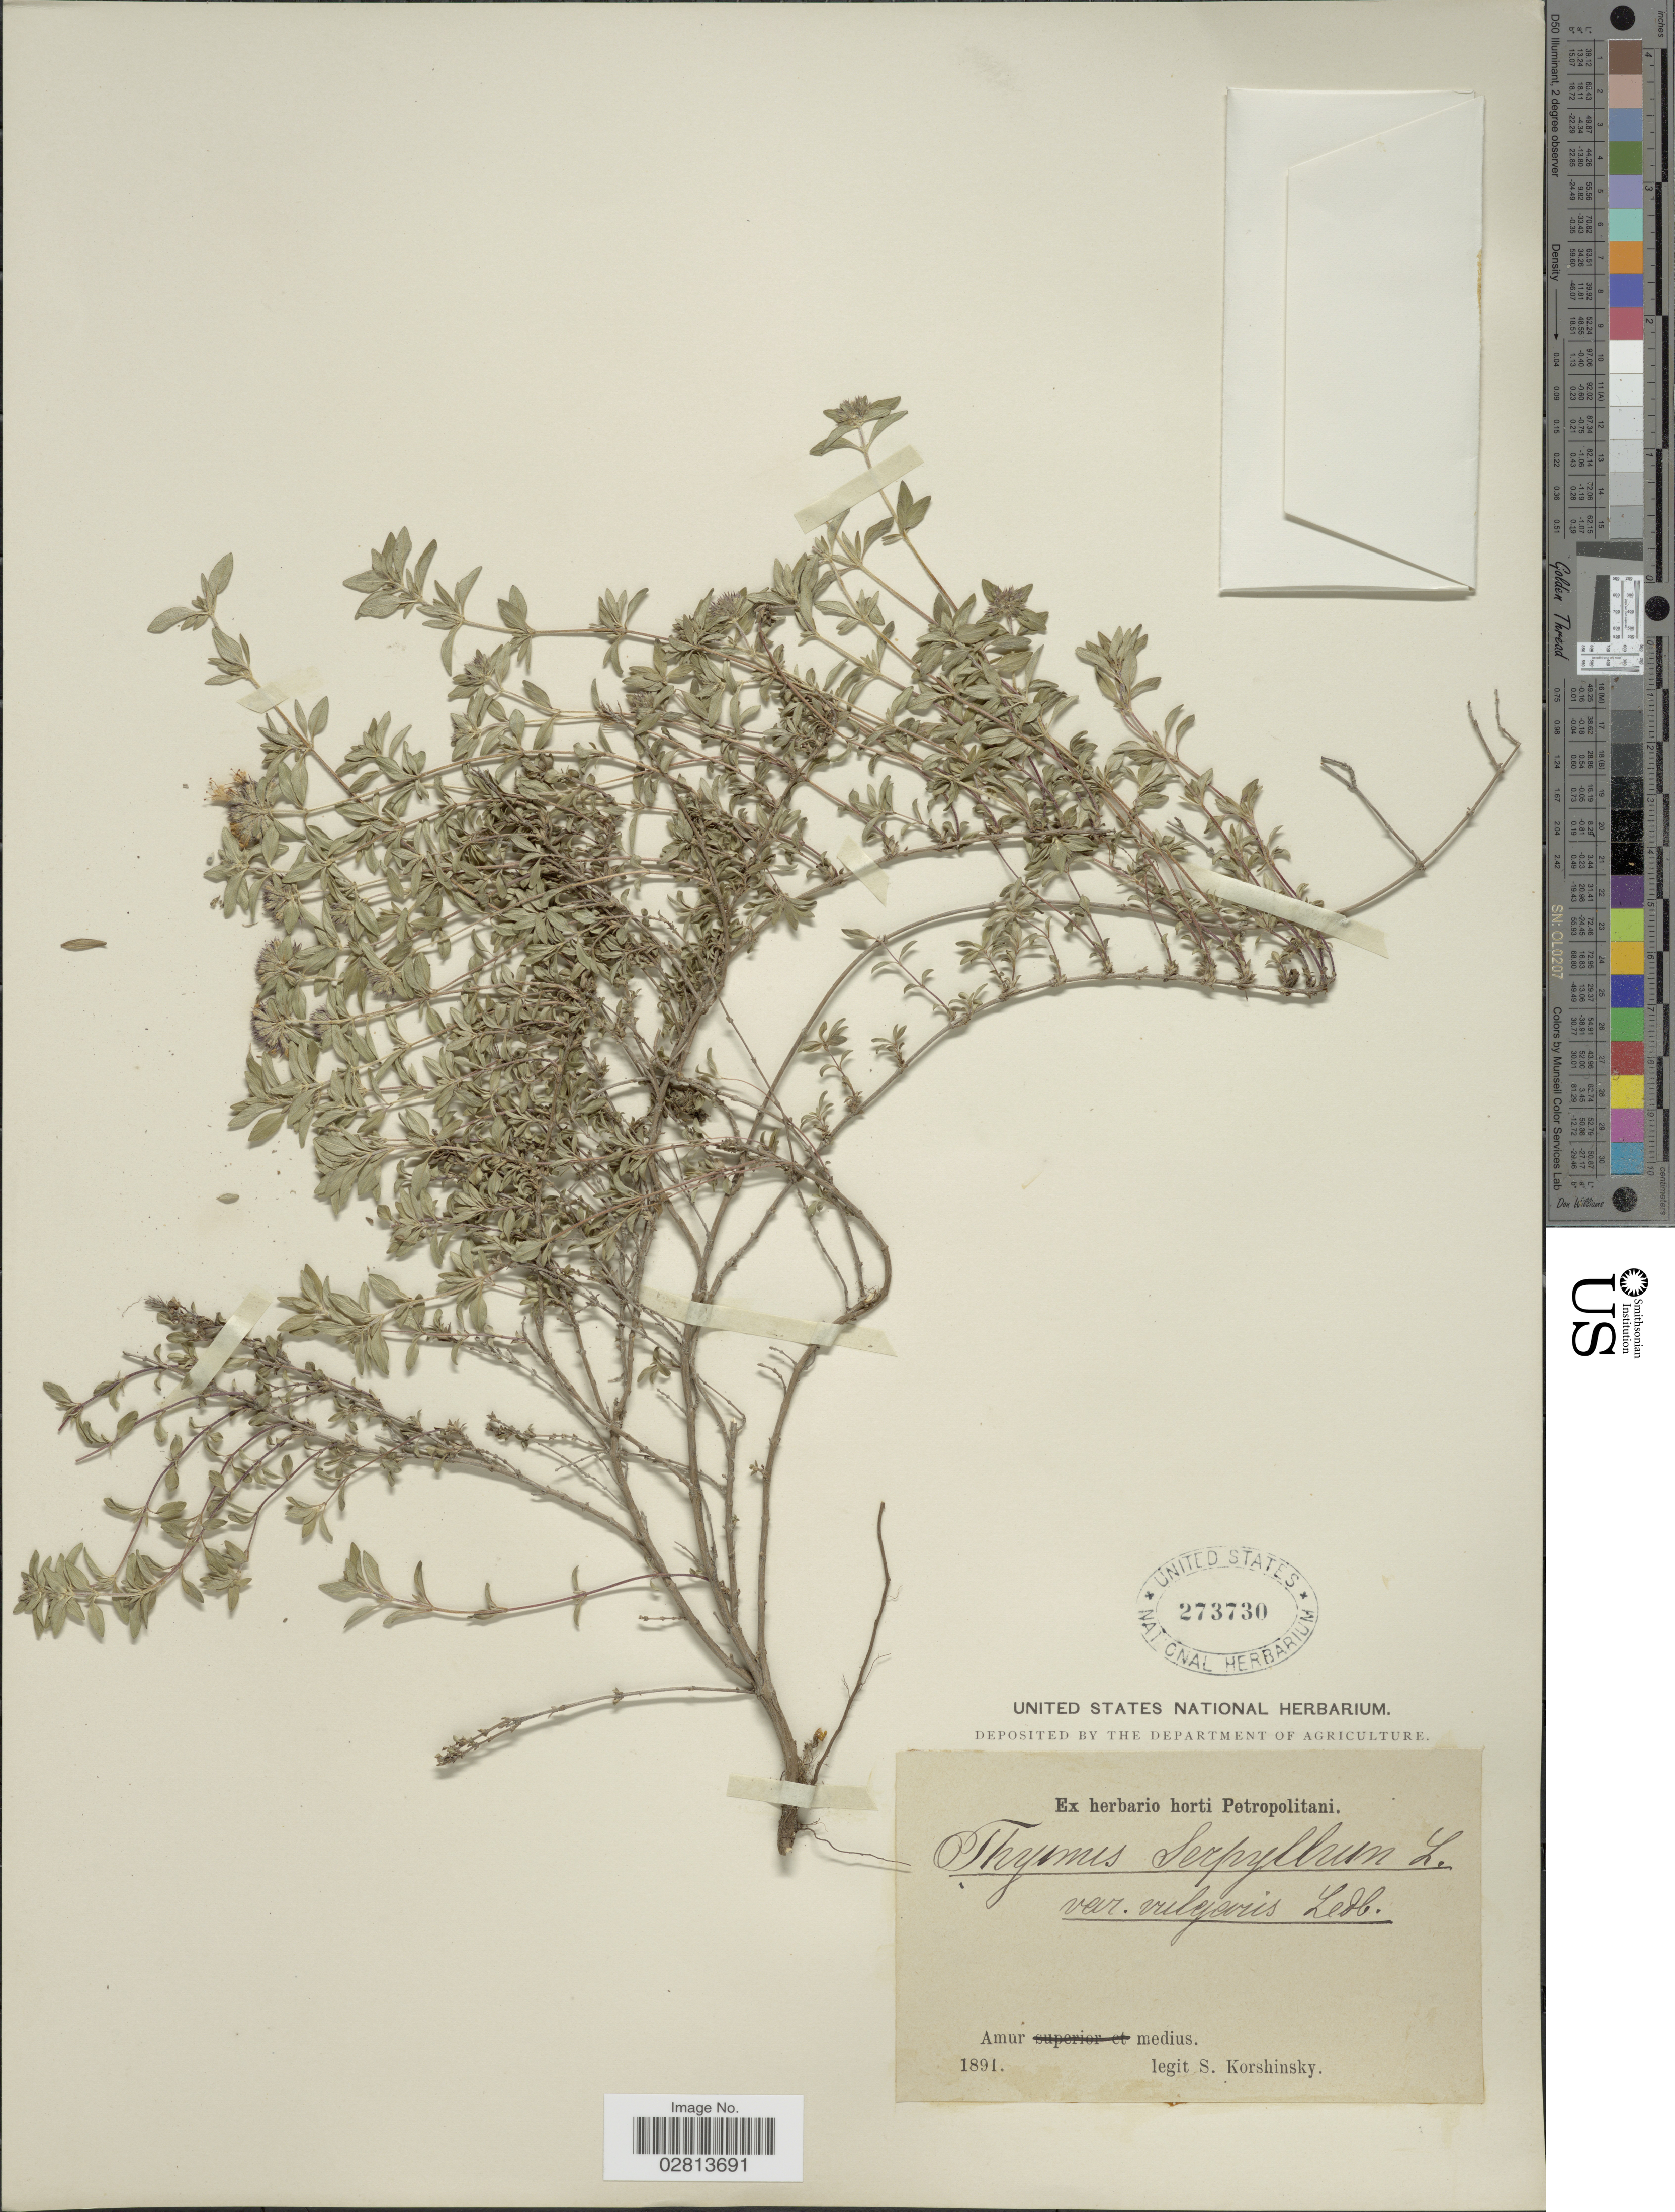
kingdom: Plantae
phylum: Tracheophyta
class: Magnoliopsida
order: Lamiales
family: Lamiaceae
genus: Thymus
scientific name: Thymus serpyllum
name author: L.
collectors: S. I. Korshinsky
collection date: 1891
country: Russian Federation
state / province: Amur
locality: Amur medius.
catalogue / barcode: US 273730